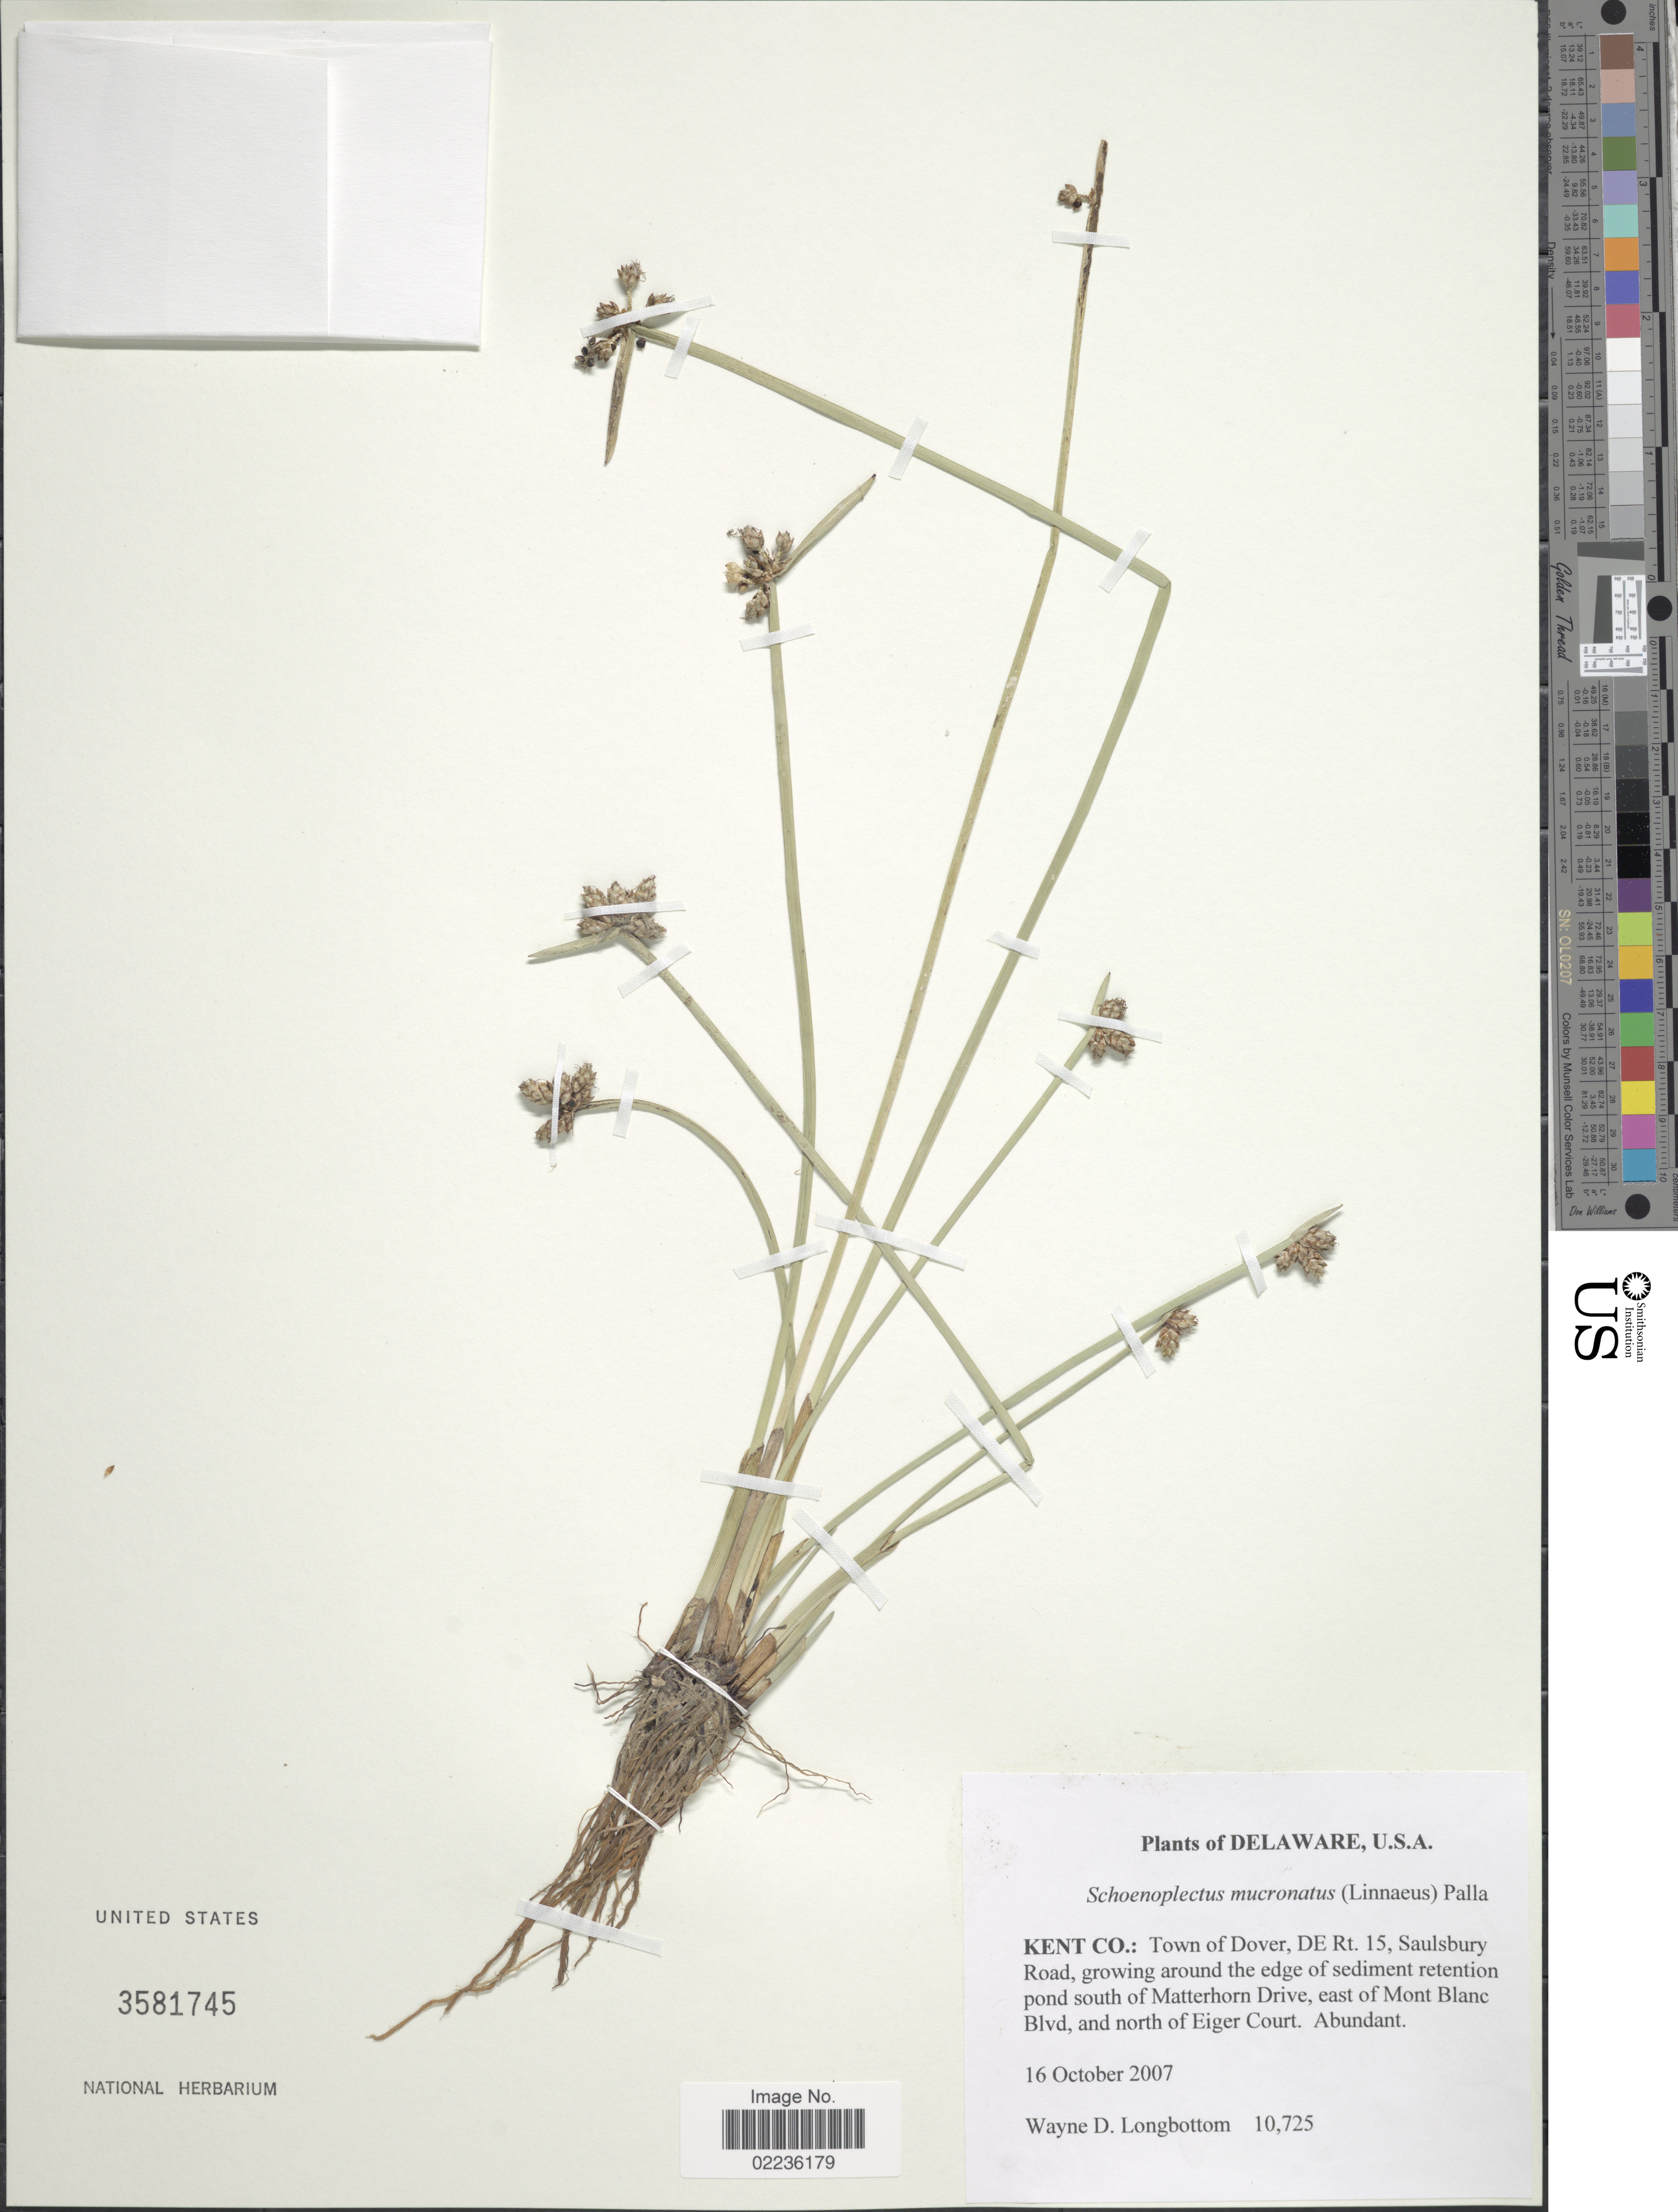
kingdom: Plantae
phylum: Tracheophyta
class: Liliopsida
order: Poales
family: Cyperaceae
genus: Schoenoplectus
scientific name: Schoenoplectus mucronatus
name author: (L.) Palla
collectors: W. D. Longbottom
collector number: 10725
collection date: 2007-10-16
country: United States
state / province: Delaware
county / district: Kent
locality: U.S.A. Kent Co.: Town of Dover, DE Rt. 15, Saulsbury Road, growing around the edge of sediment retention pond south of Matterthorn Drive, east of Mont Blanc Blvd, and north of Eiger Court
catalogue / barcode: US 3581745